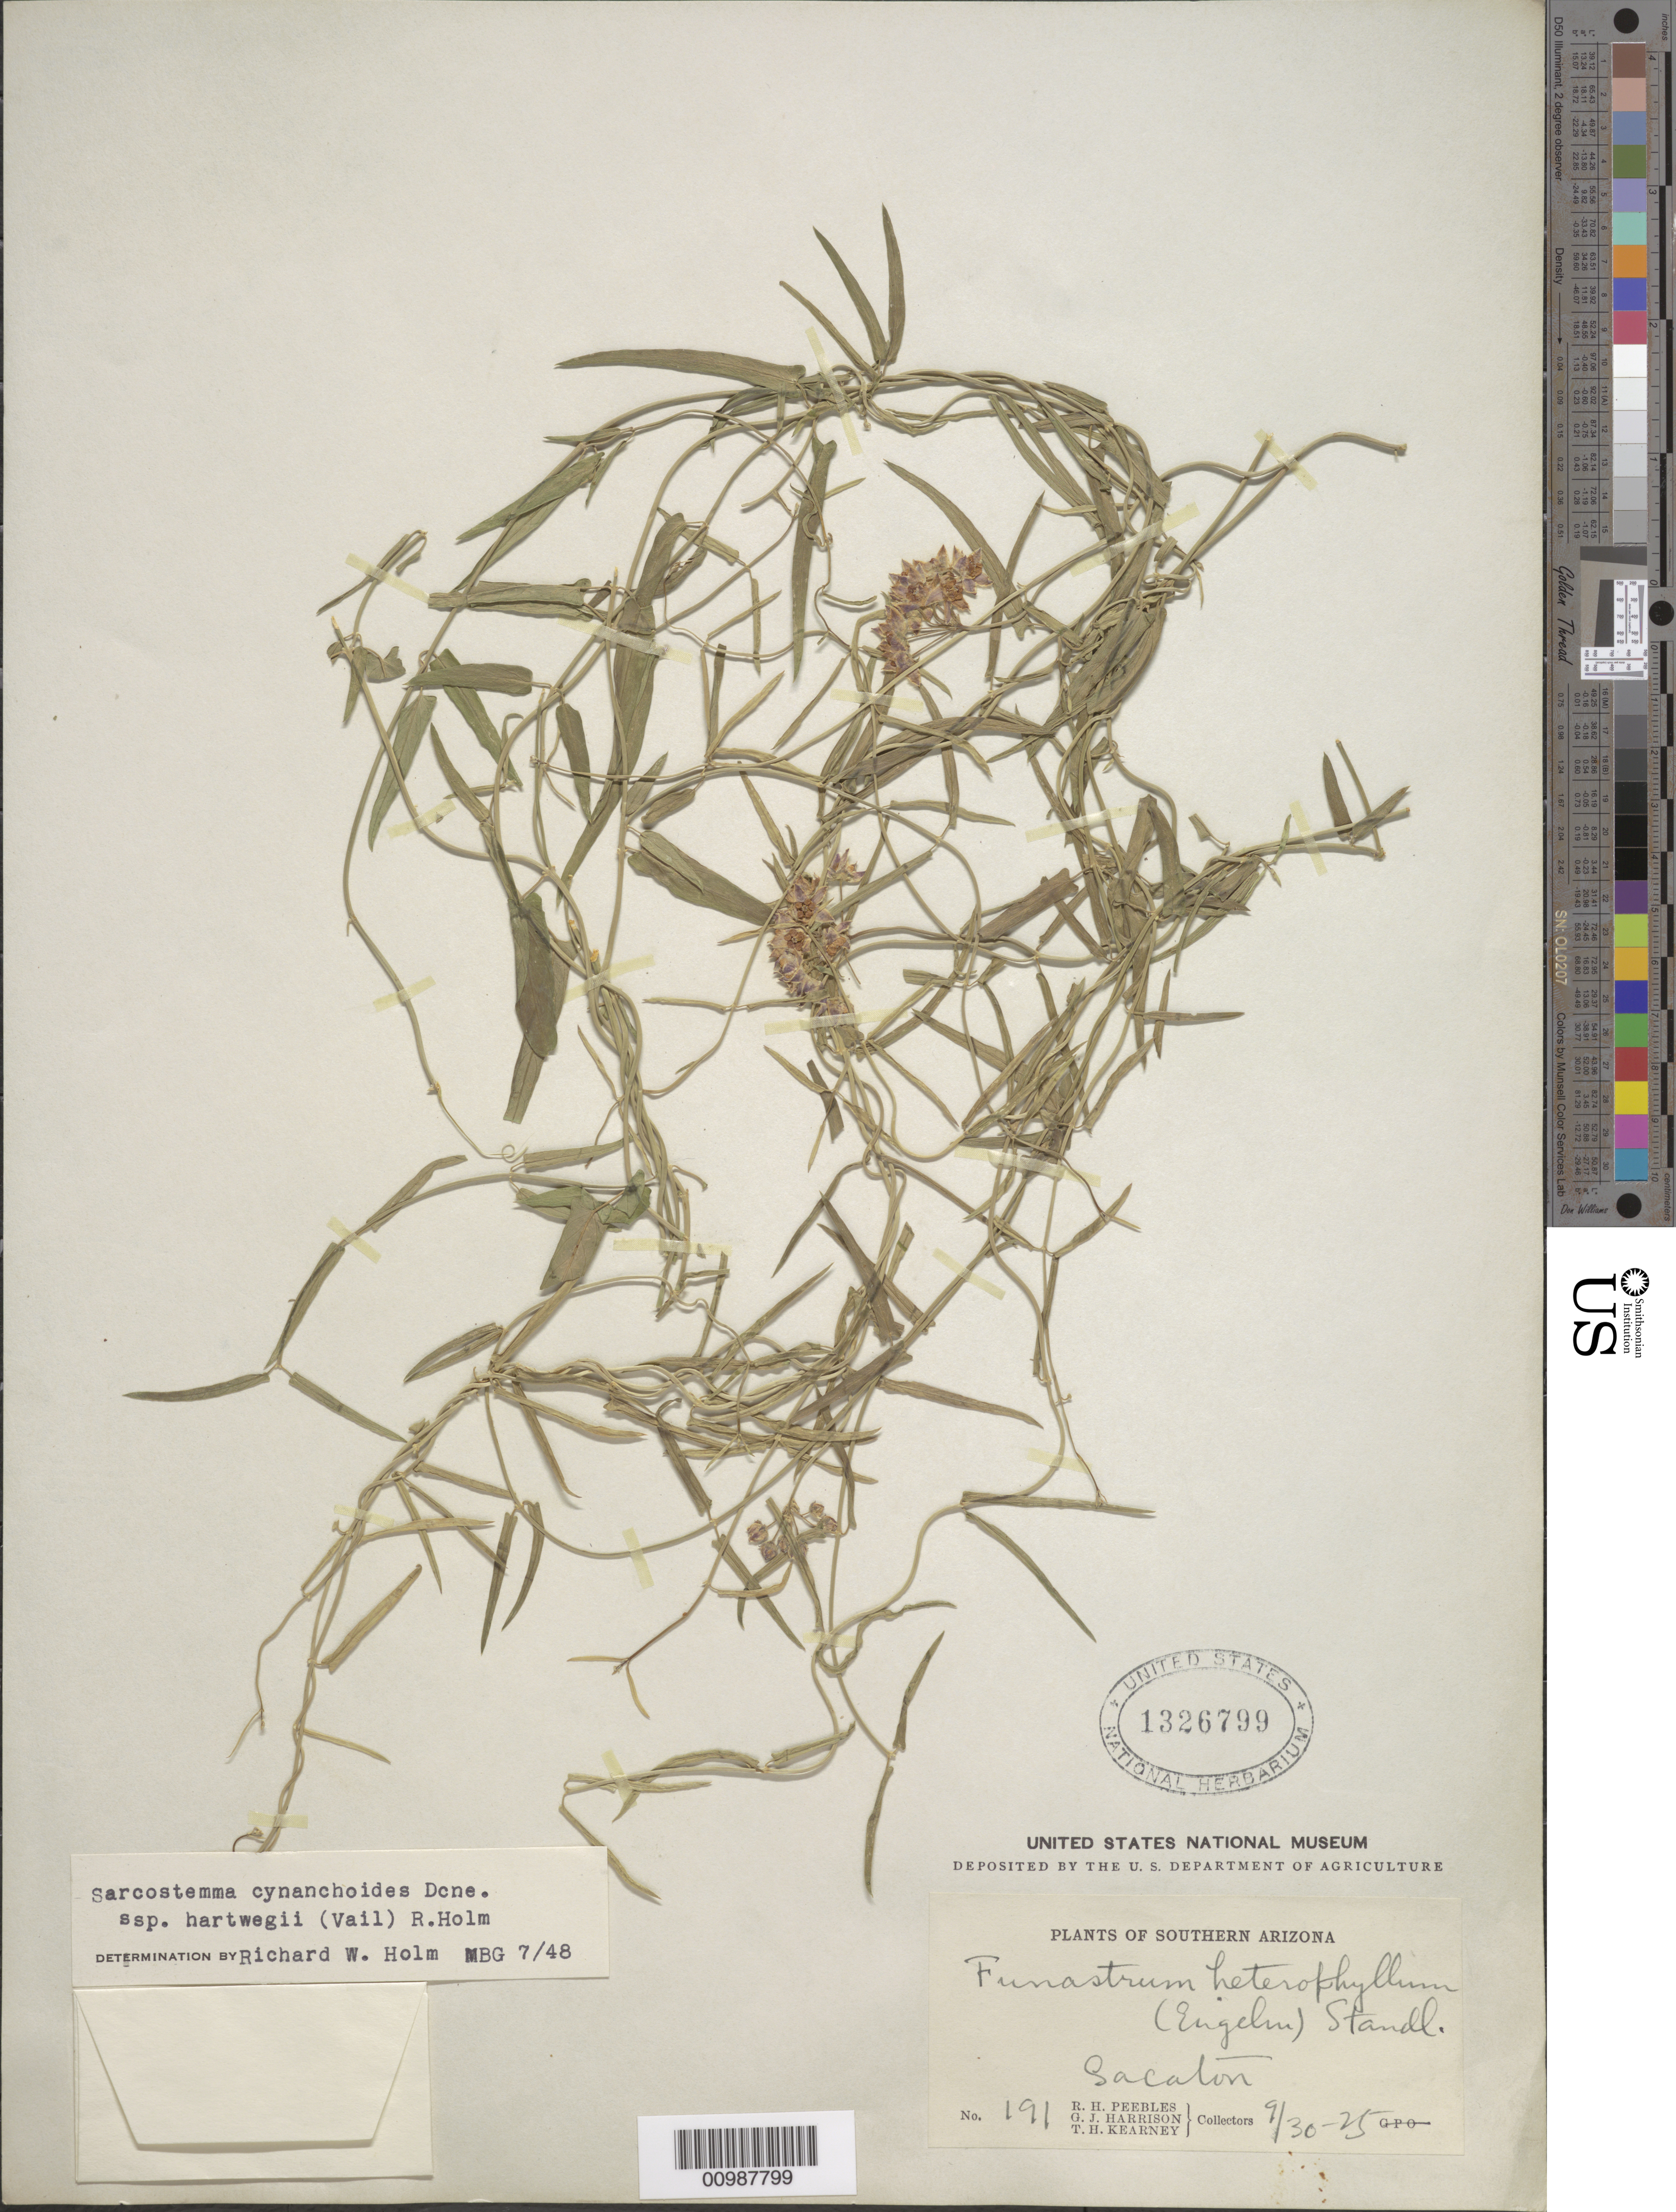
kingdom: Plantae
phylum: Tracheophyta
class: Magnoliopsida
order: Gentianales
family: Apocynaceae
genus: Sarcostemma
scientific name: Sarcostemma cynanchoides subsp. hartwegii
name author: (Vail) R.W. Holm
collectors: R. H. Peebles & G. J. Harrison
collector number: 191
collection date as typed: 30 Sep 1925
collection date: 1925-09-30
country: United States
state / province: Arizona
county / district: Pima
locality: Sacaton.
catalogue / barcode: US 1326799